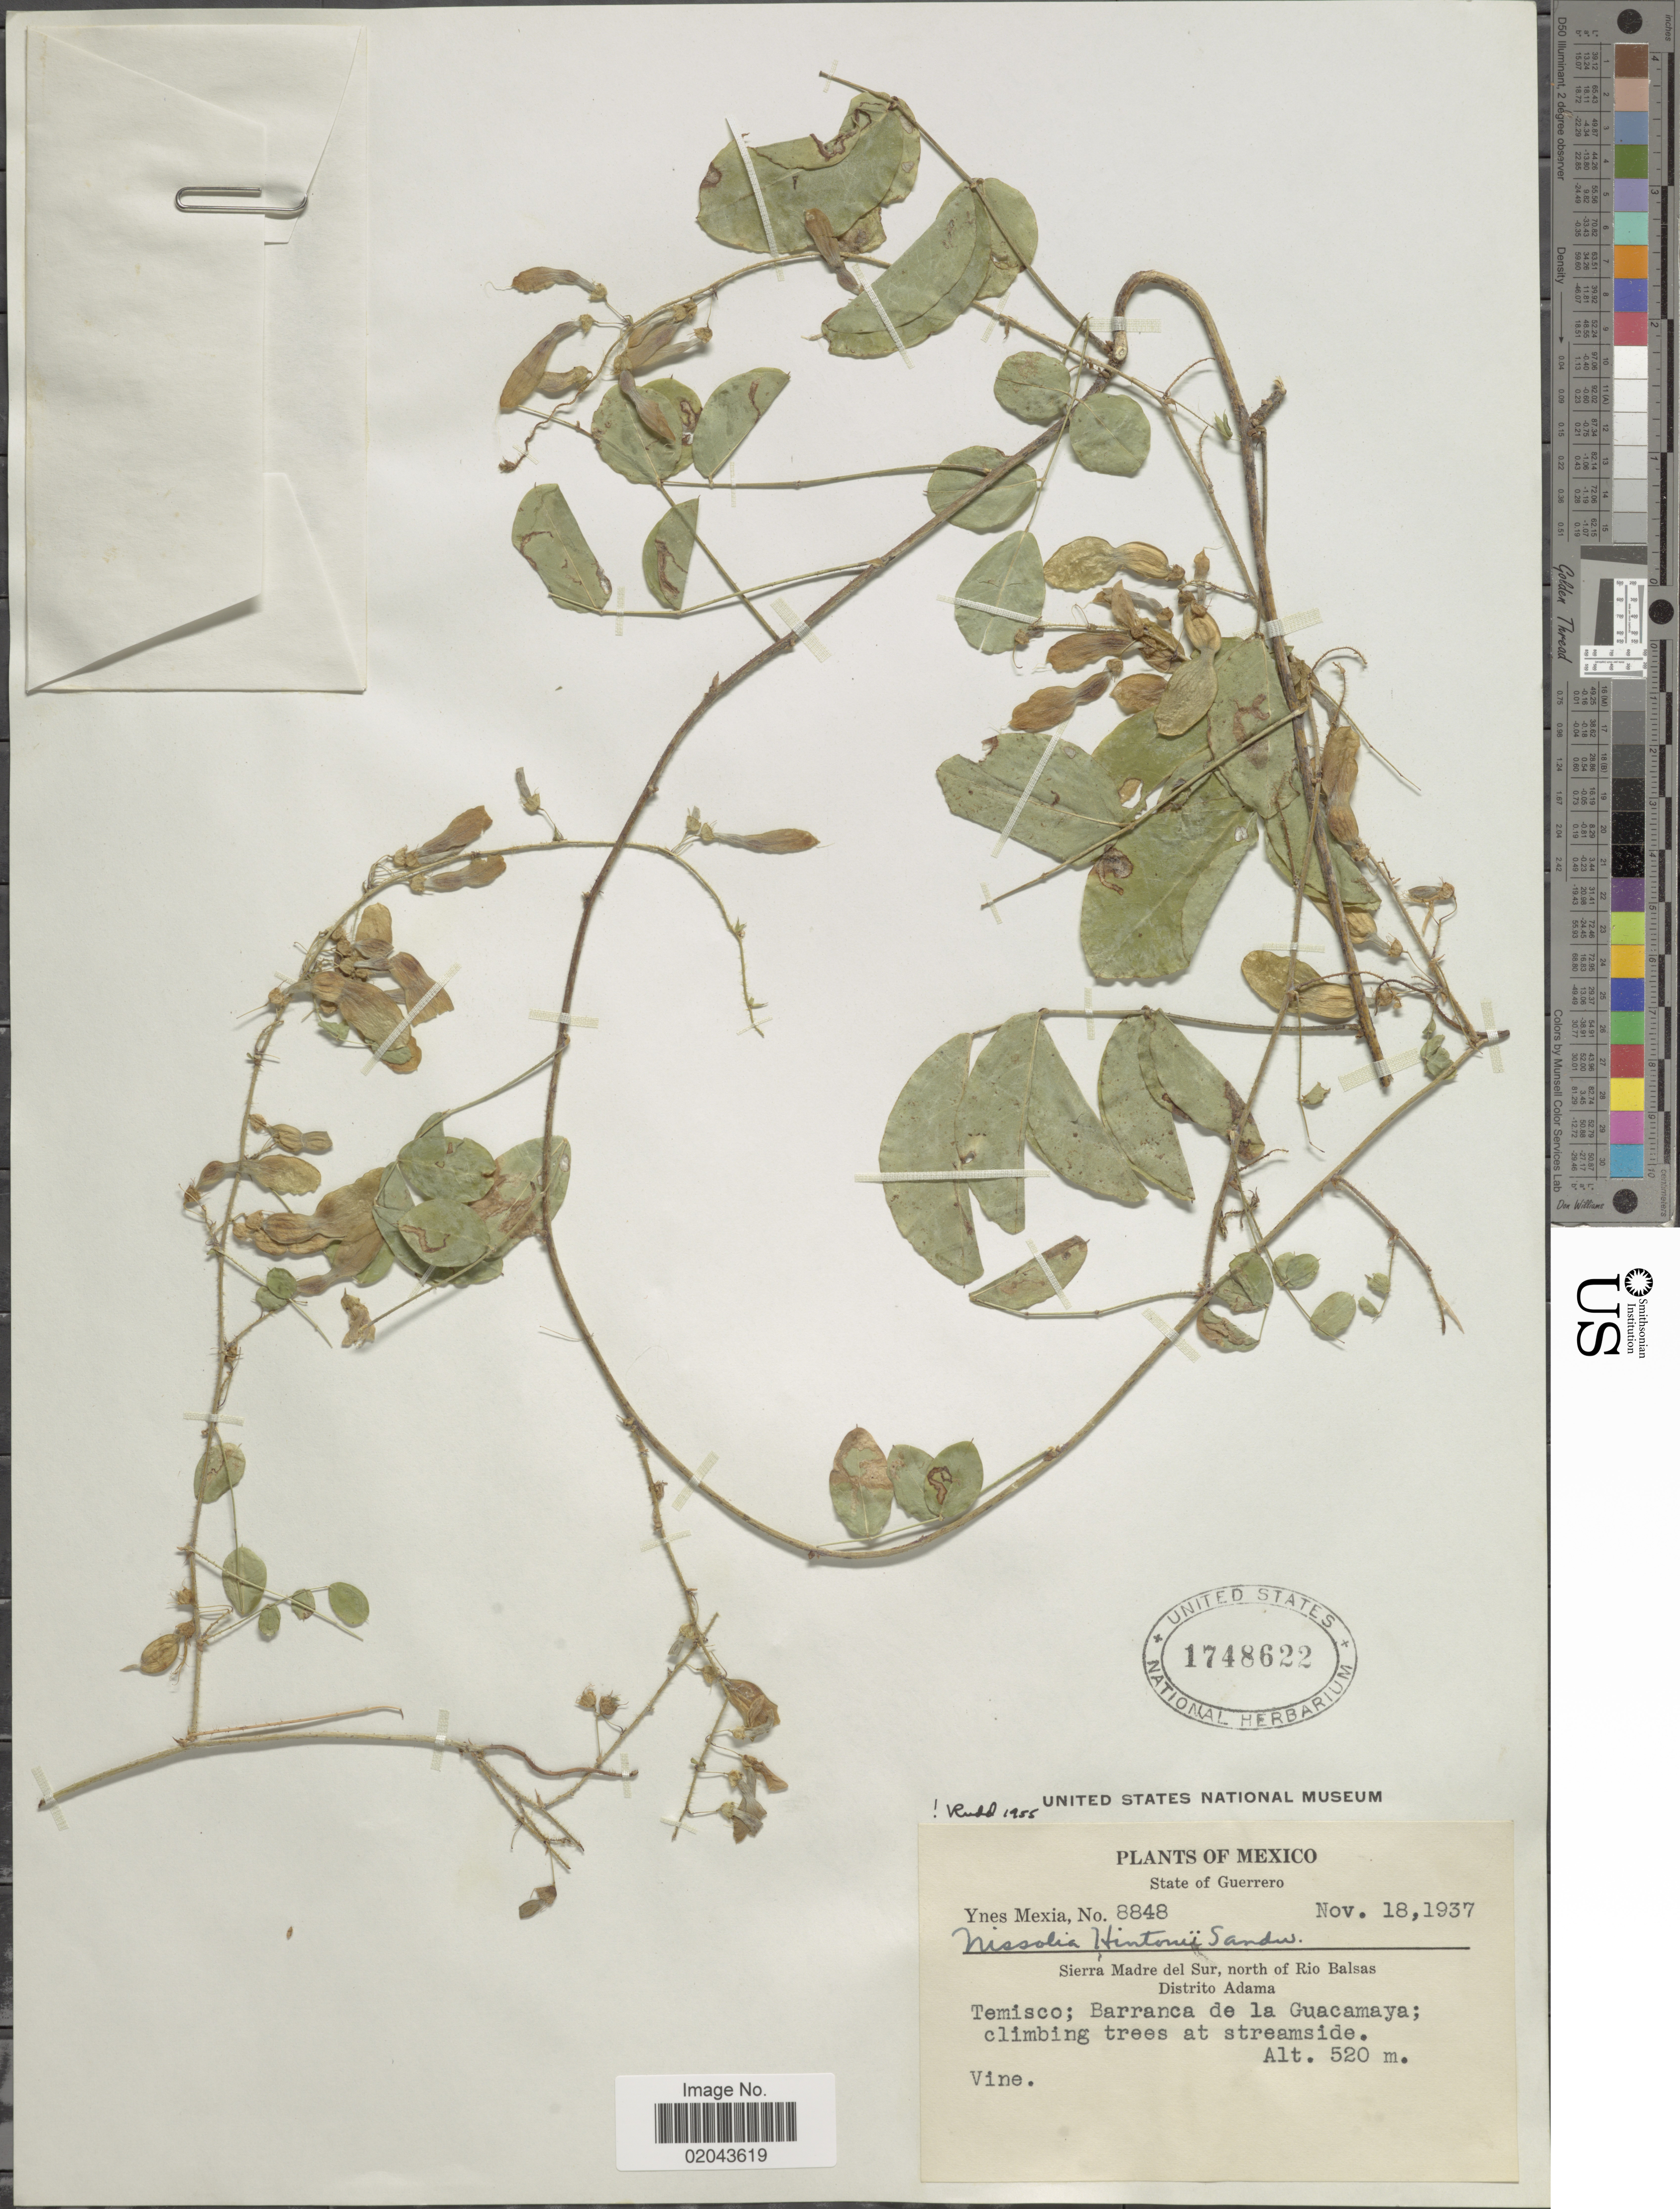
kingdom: Plantae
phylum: Tracheophyta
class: Magnoliopsida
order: Fabales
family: Fabaceae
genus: Nissolia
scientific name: Nissolia hintoni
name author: Sandwith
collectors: Y. Mexia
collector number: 8848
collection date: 1937-11-18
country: Mexico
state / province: Guerrero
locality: Sierra Madre del Sur, north of Rio Balsas, Distrito Adama, Temisco; Barranca de la Guacamaya; climbing trees at streamside.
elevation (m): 520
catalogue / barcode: US 1748622